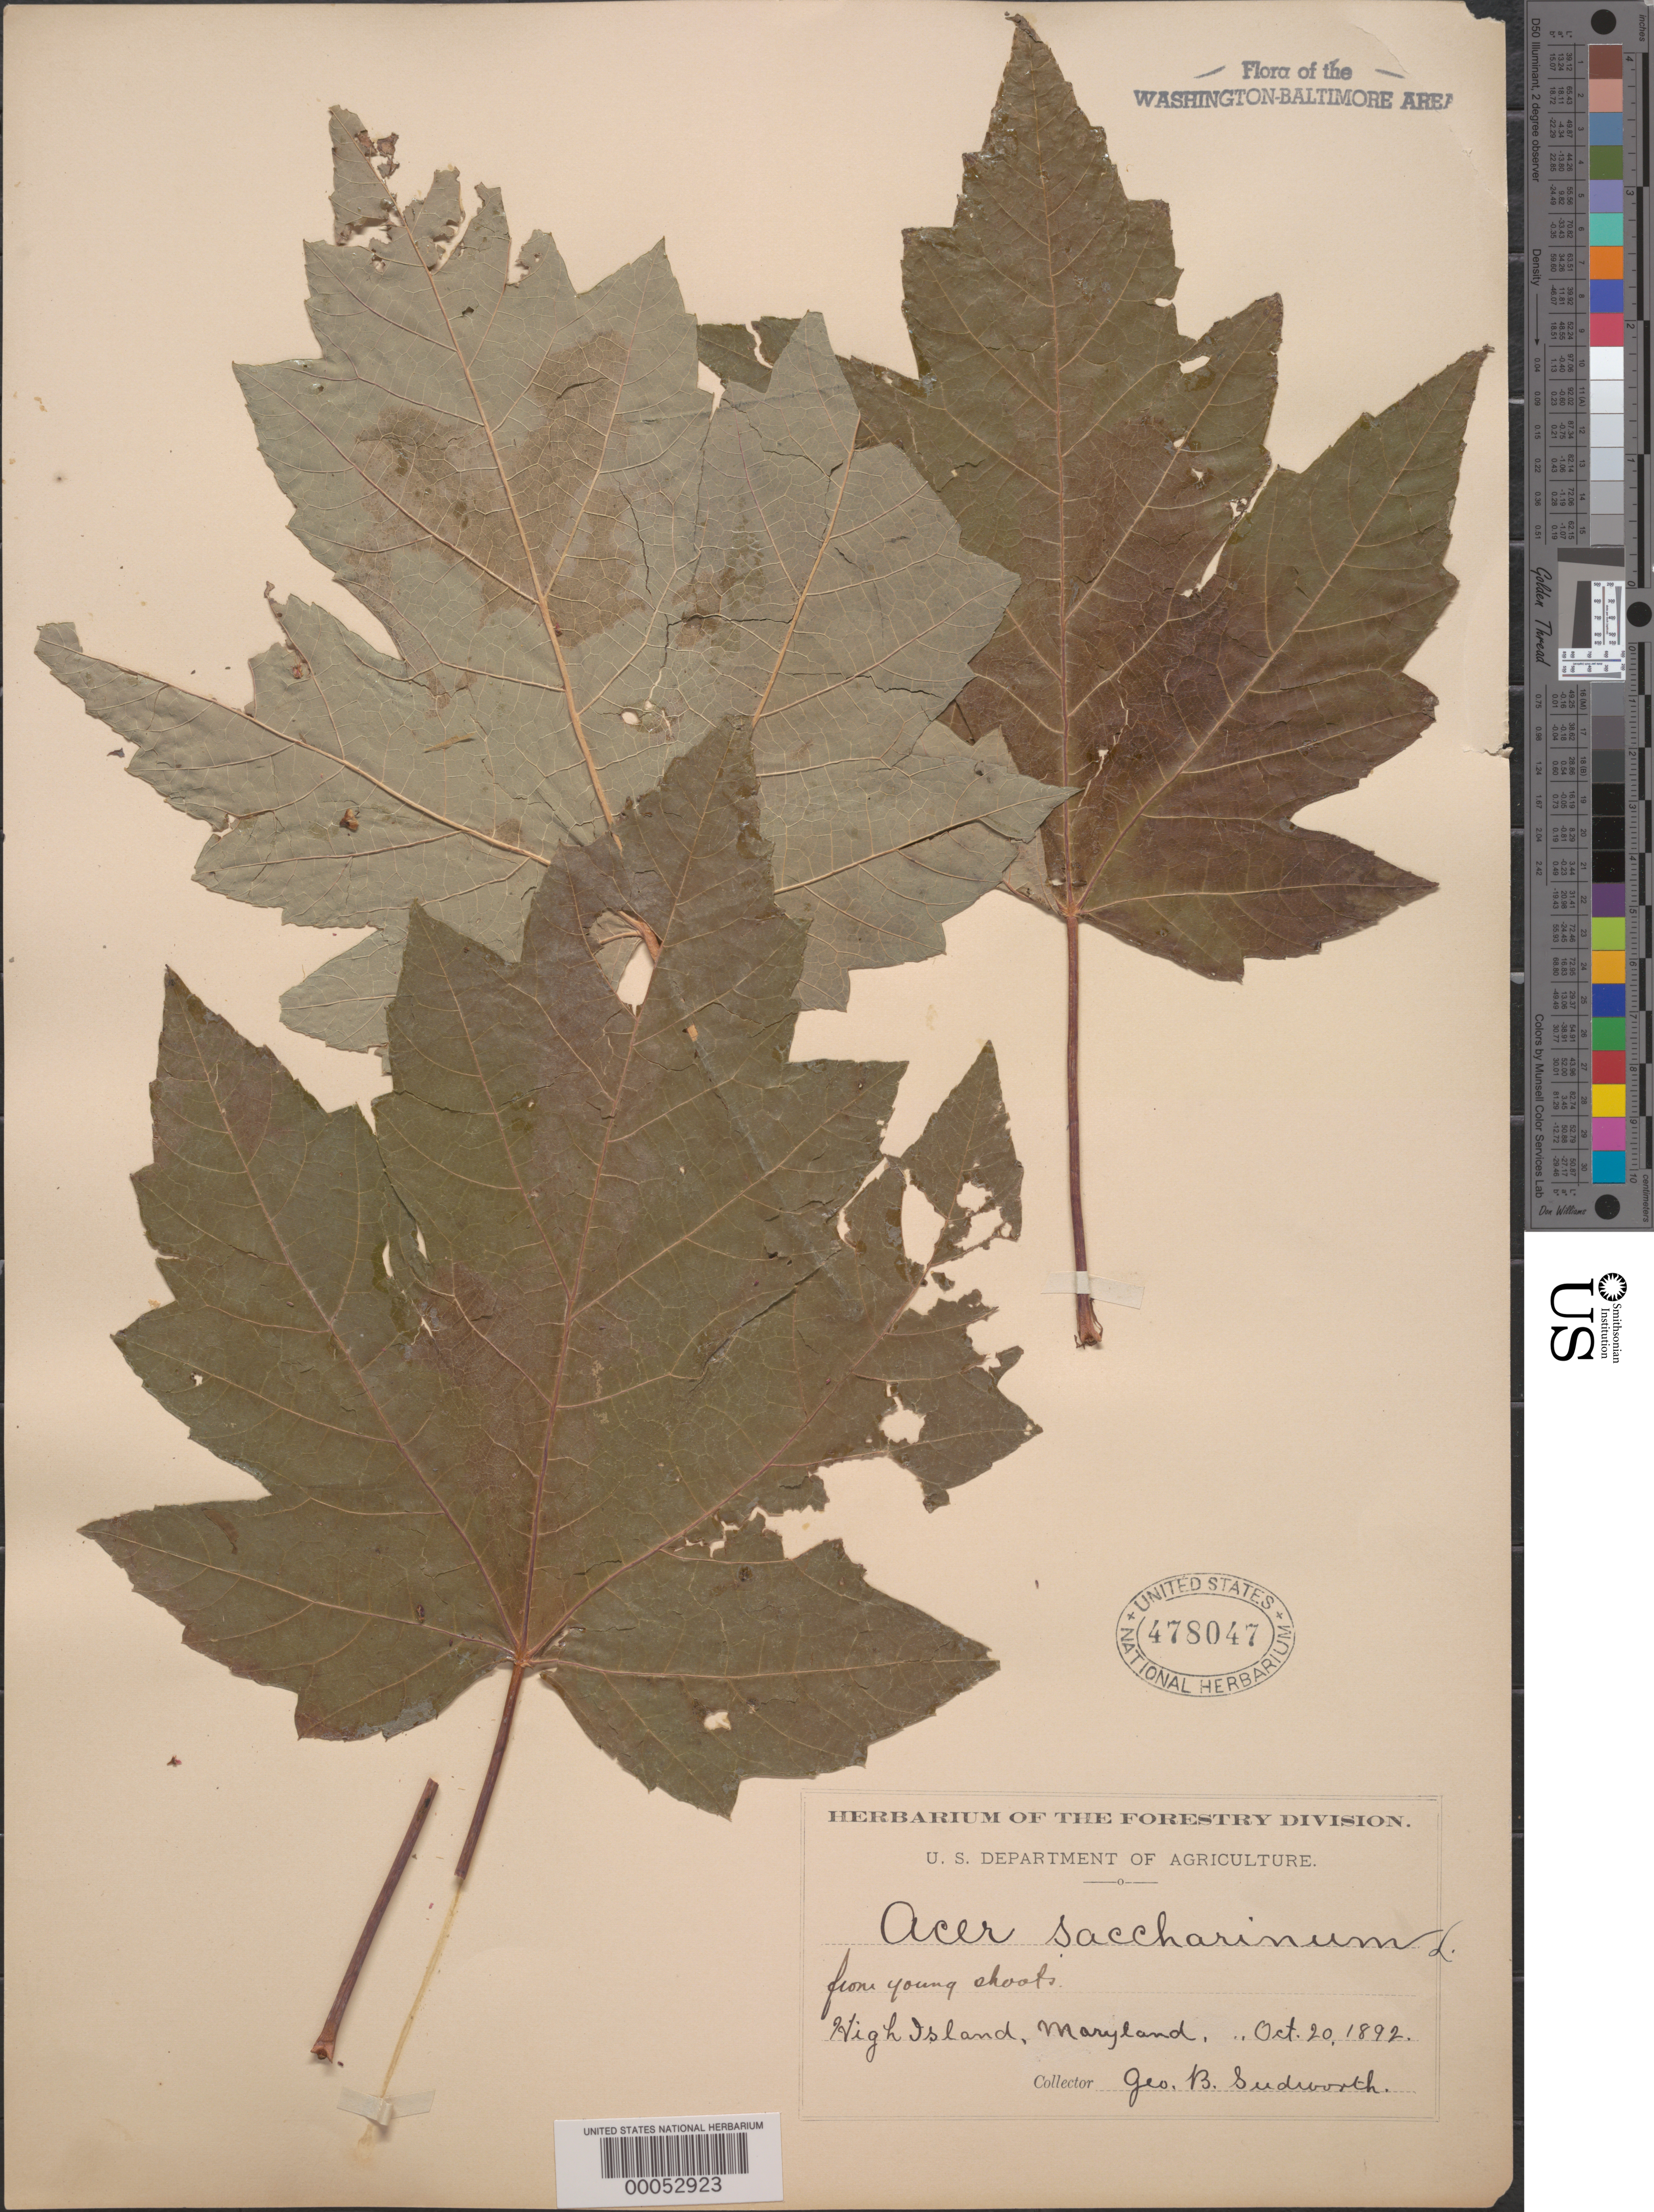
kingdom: Plantae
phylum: Tracheophyta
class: Magnoliopsida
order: Sapindales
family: Sapindaceae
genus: Acer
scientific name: Acer saccharinum subsp. floridanum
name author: (Chapm.) Wesm.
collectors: G. B. Sudworth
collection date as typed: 20 Oct 1892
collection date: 1892-10-20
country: United States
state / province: Maryland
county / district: Montgomery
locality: High Island C. & O. Canal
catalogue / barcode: US 478047